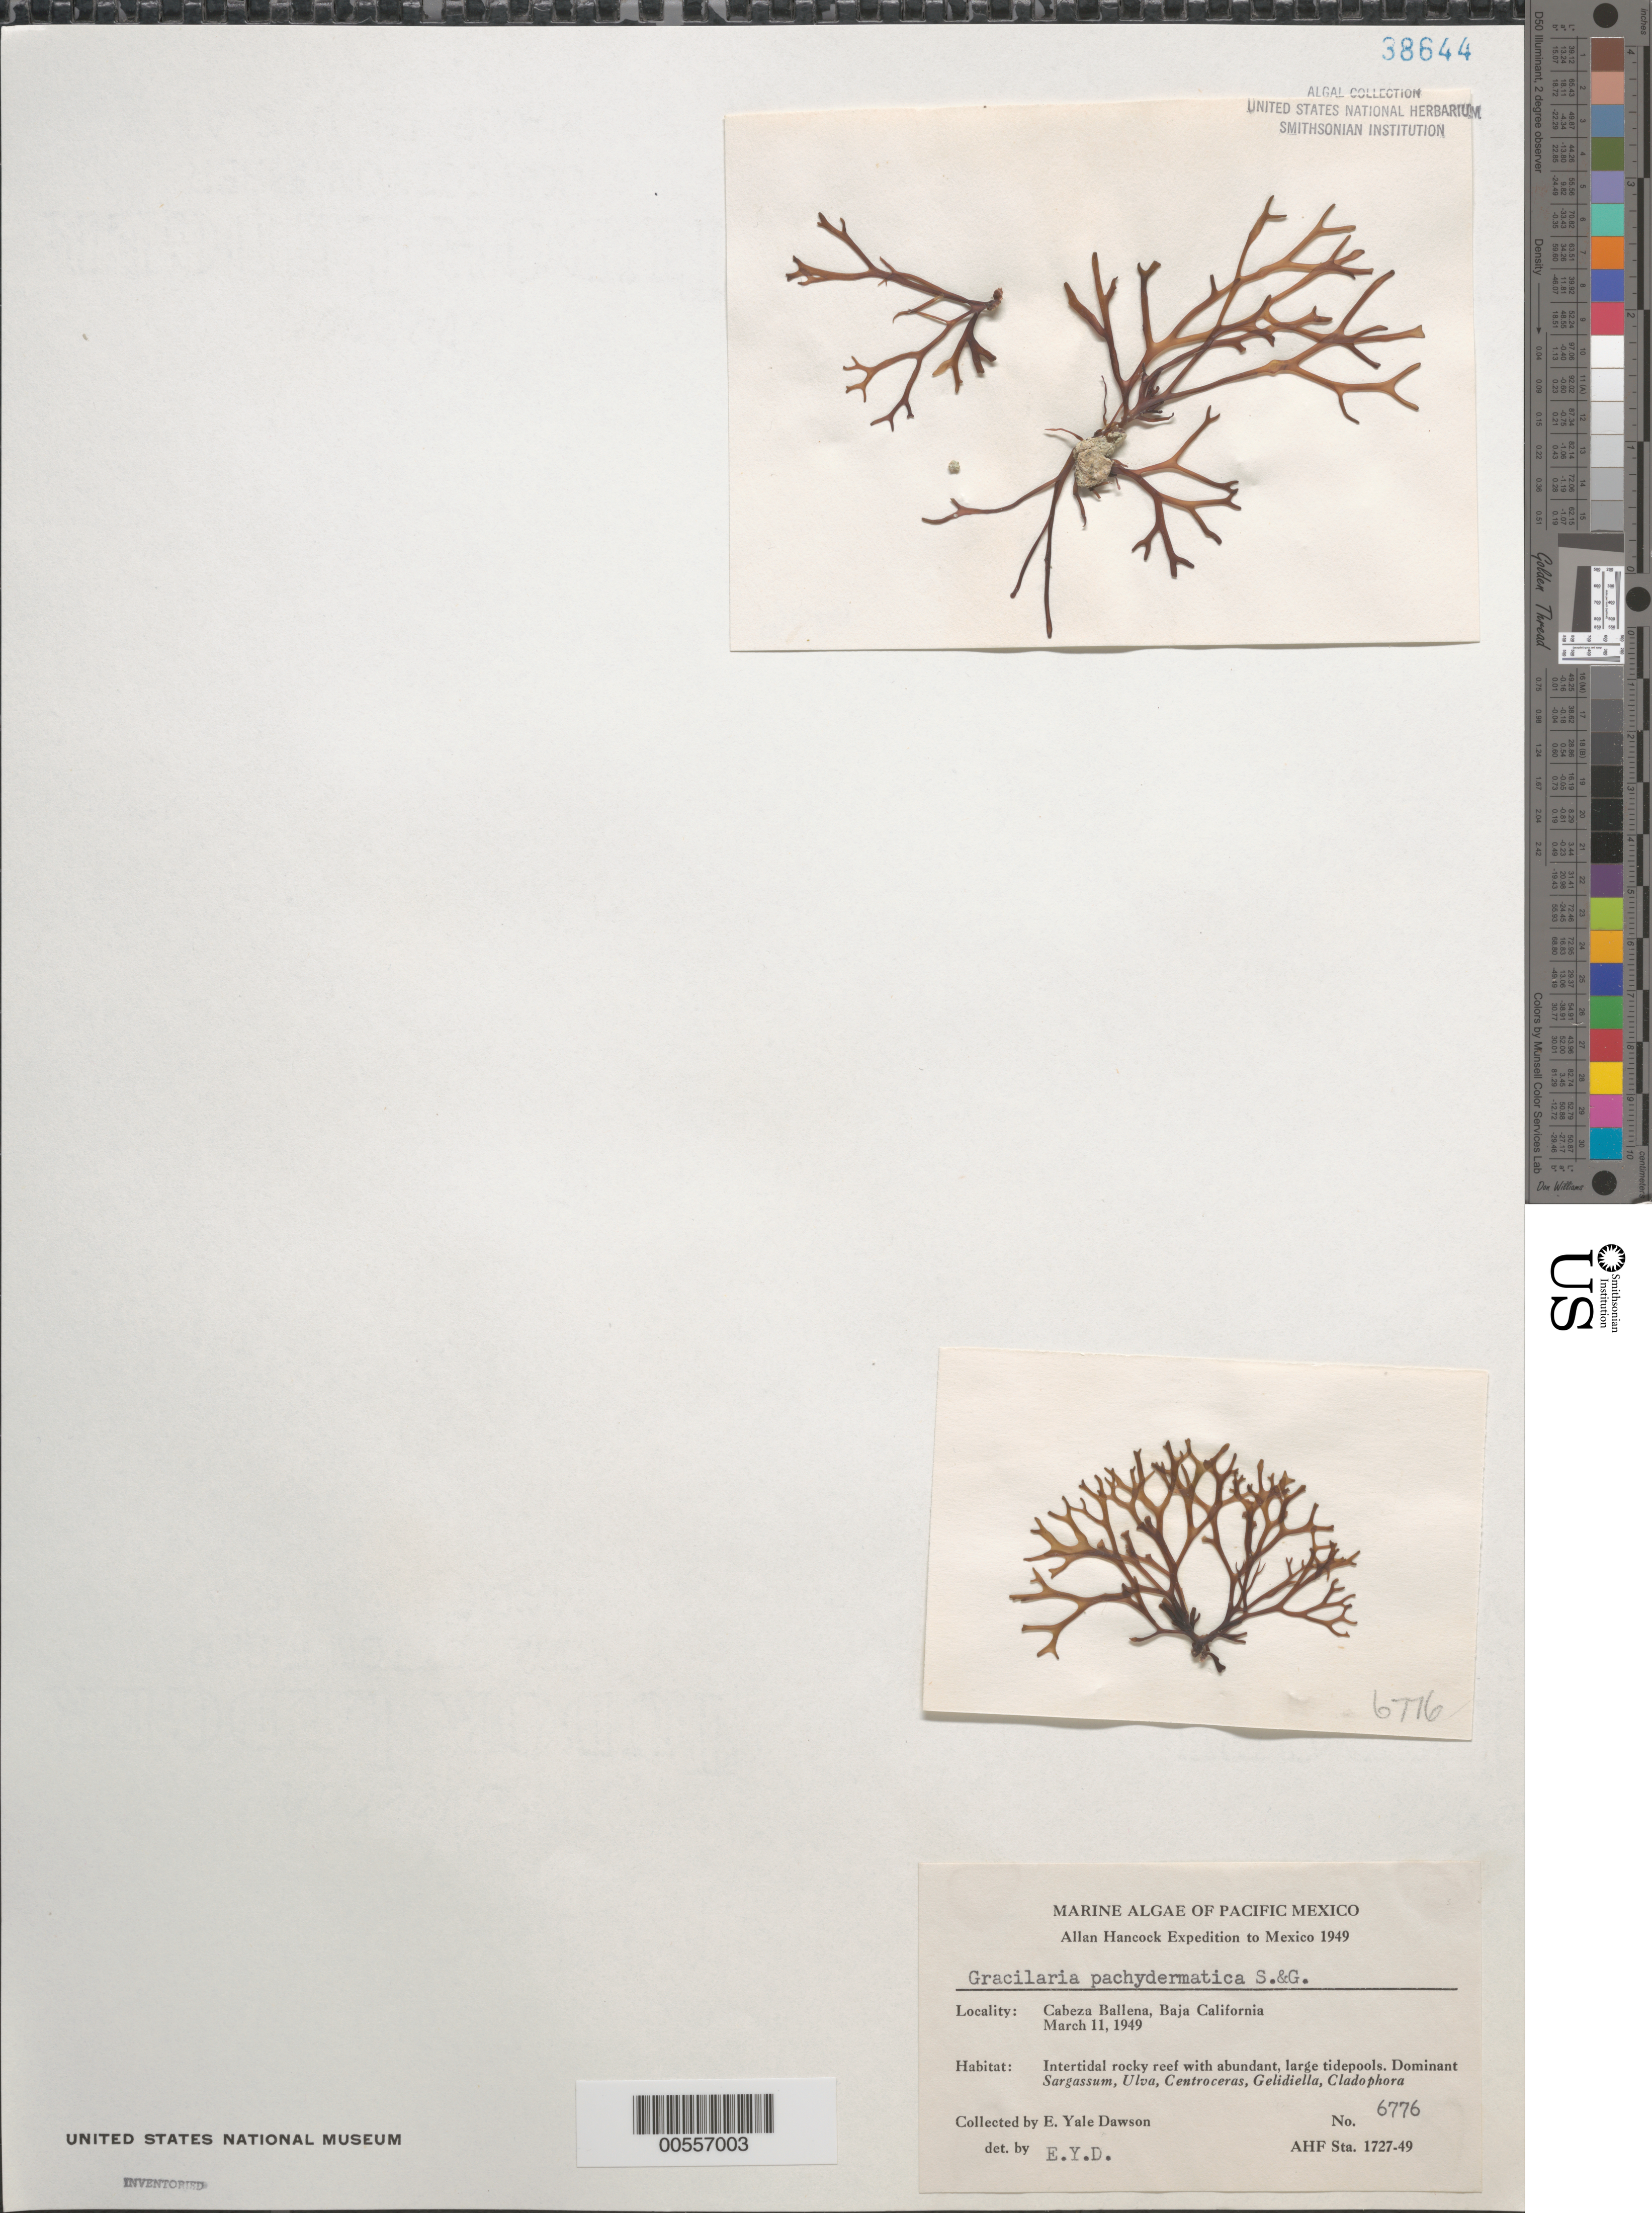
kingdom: Plantae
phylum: Rhodophyta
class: Florideophyceae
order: Gracilariales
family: Gracilariaceae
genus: Gracilaria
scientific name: Gracilaria pachydermatica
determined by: Dawson, E. Y.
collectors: E. Y. Dawson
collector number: EYD 6776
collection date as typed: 11 Mar 1949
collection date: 1949-03-11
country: Mexico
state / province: Baja California Sur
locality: Cabeza Ballena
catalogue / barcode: US 38644